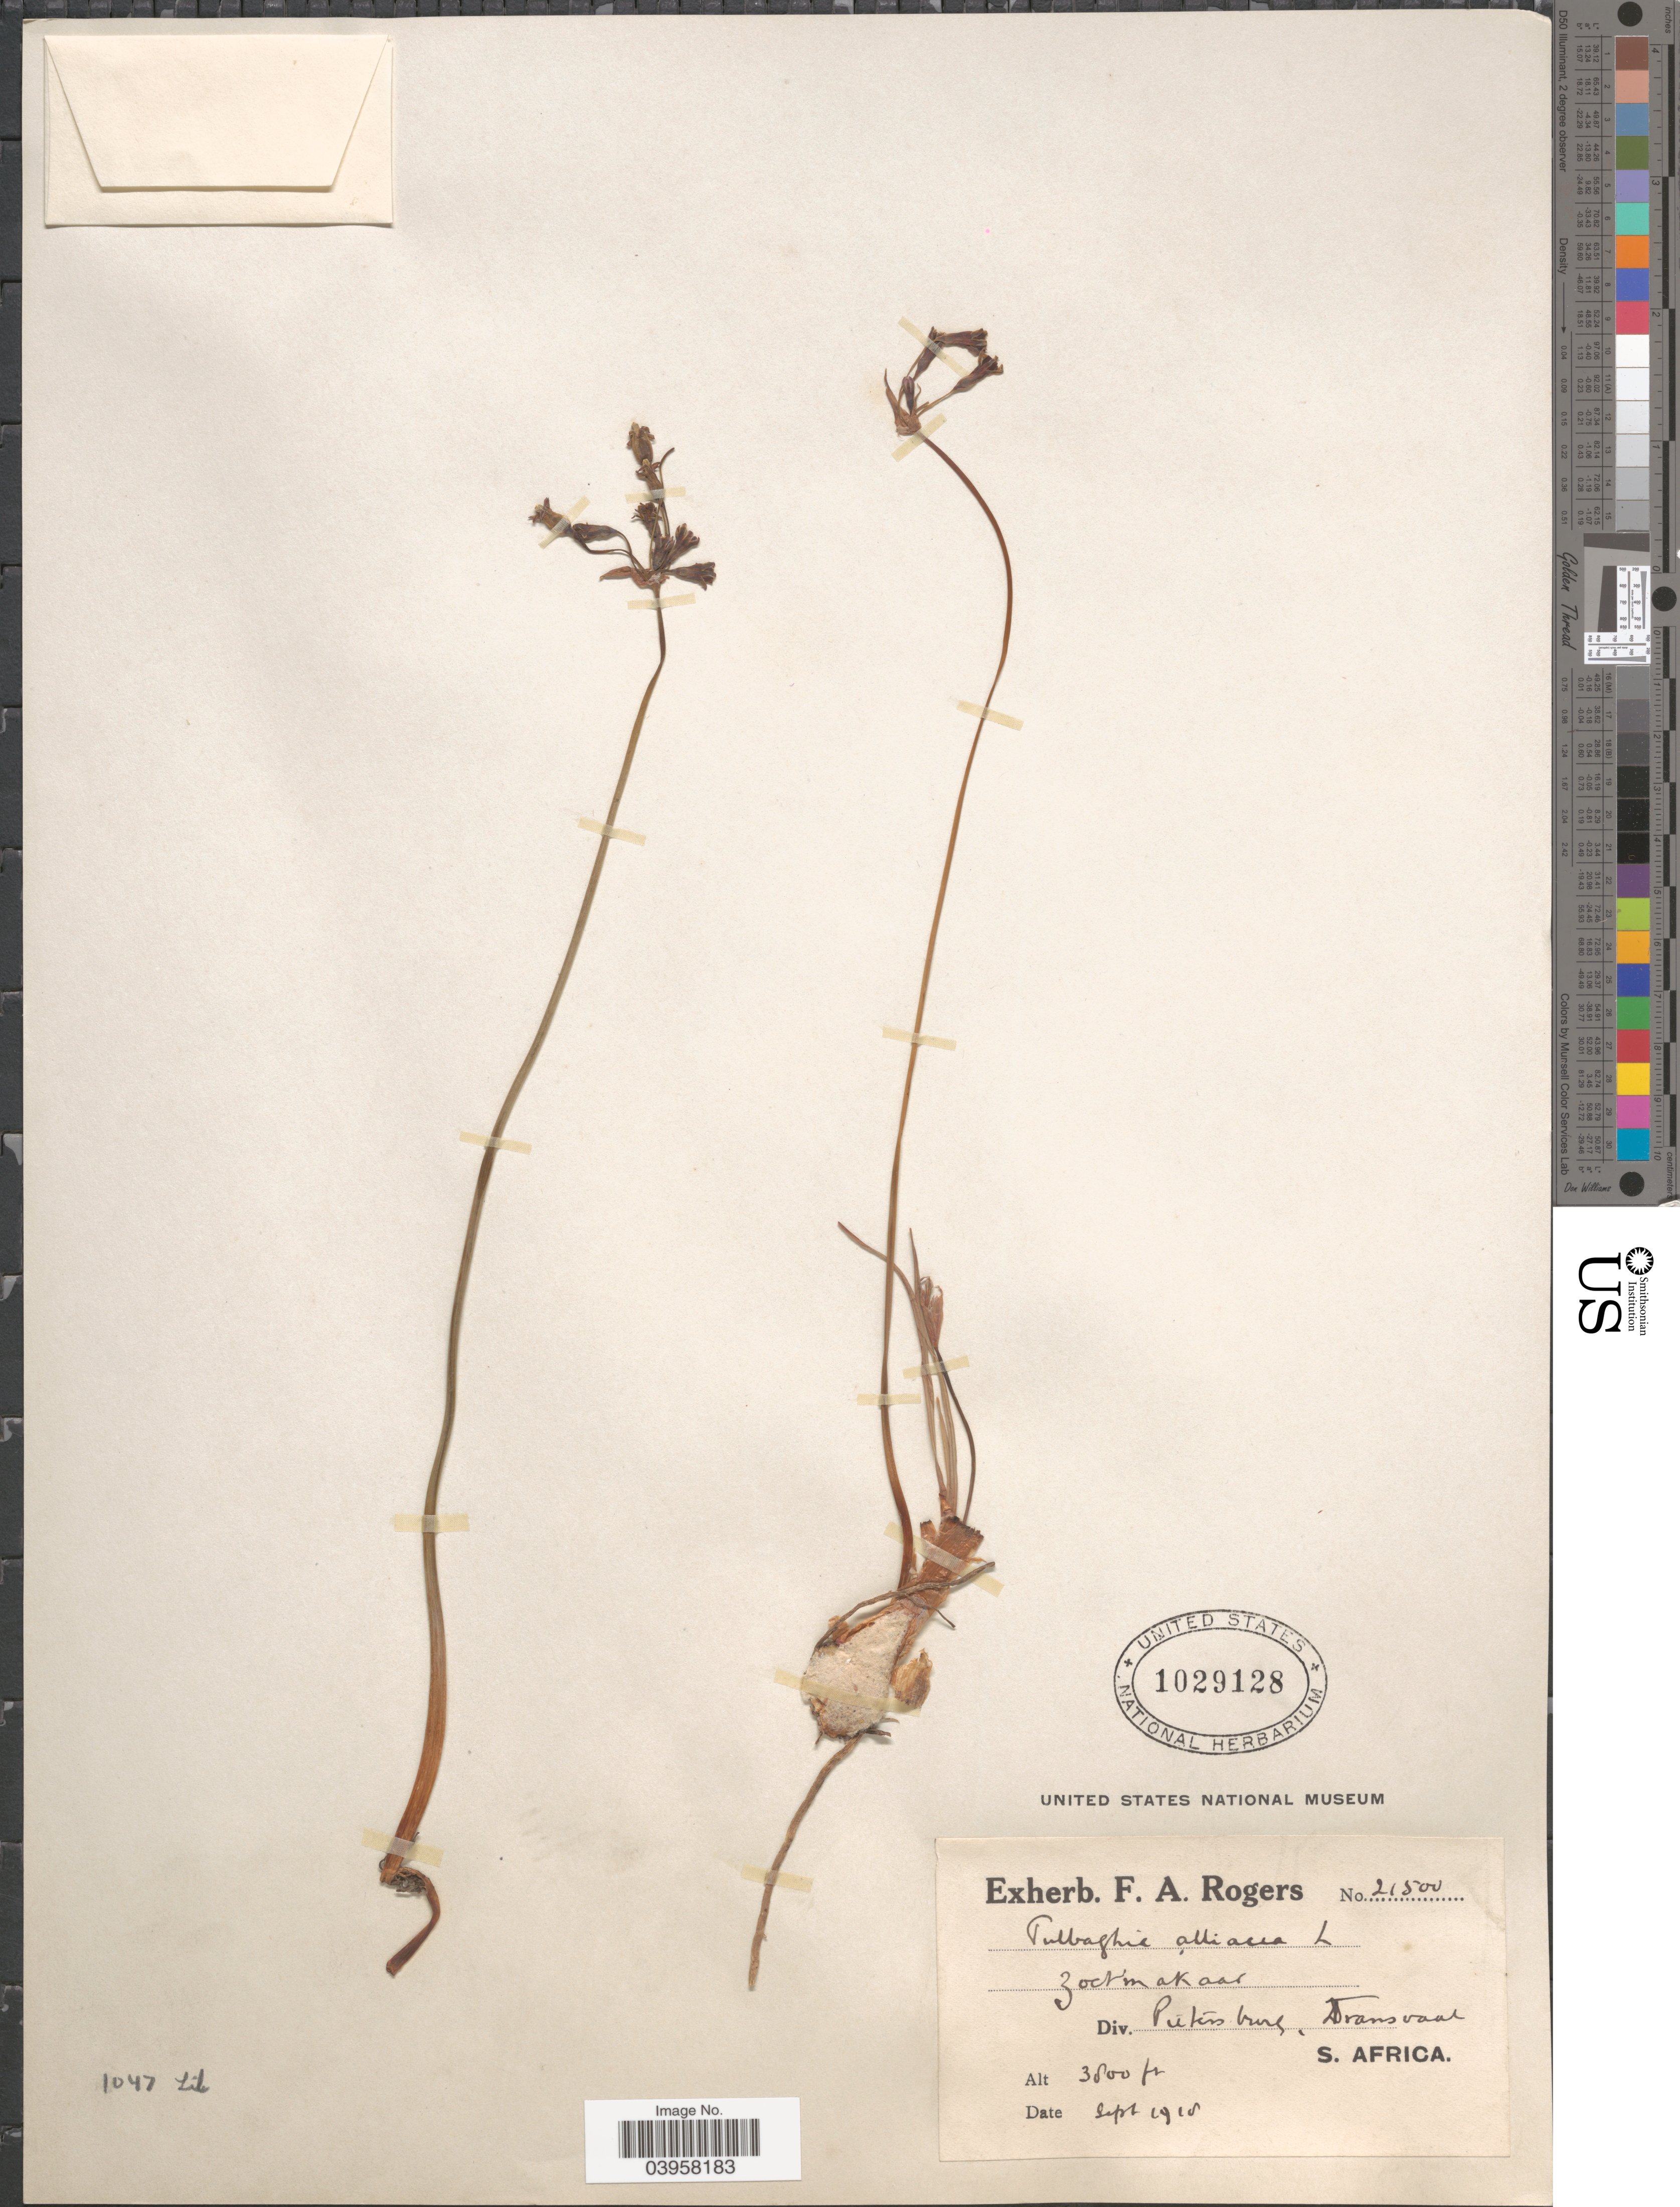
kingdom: Plantae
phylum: Tracheophyta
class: Liliopsida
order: Asparagales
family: Amaryllidaceae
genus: Tulbaghia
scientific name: Tulbaghia alliacea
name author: L. f.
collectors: ex herb. F. A. Rogers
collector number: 21500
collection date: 1918-09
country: South Africa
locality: Zoekmakaar. Div. Pietsberg. Transvaal.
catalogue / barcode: US 1029128